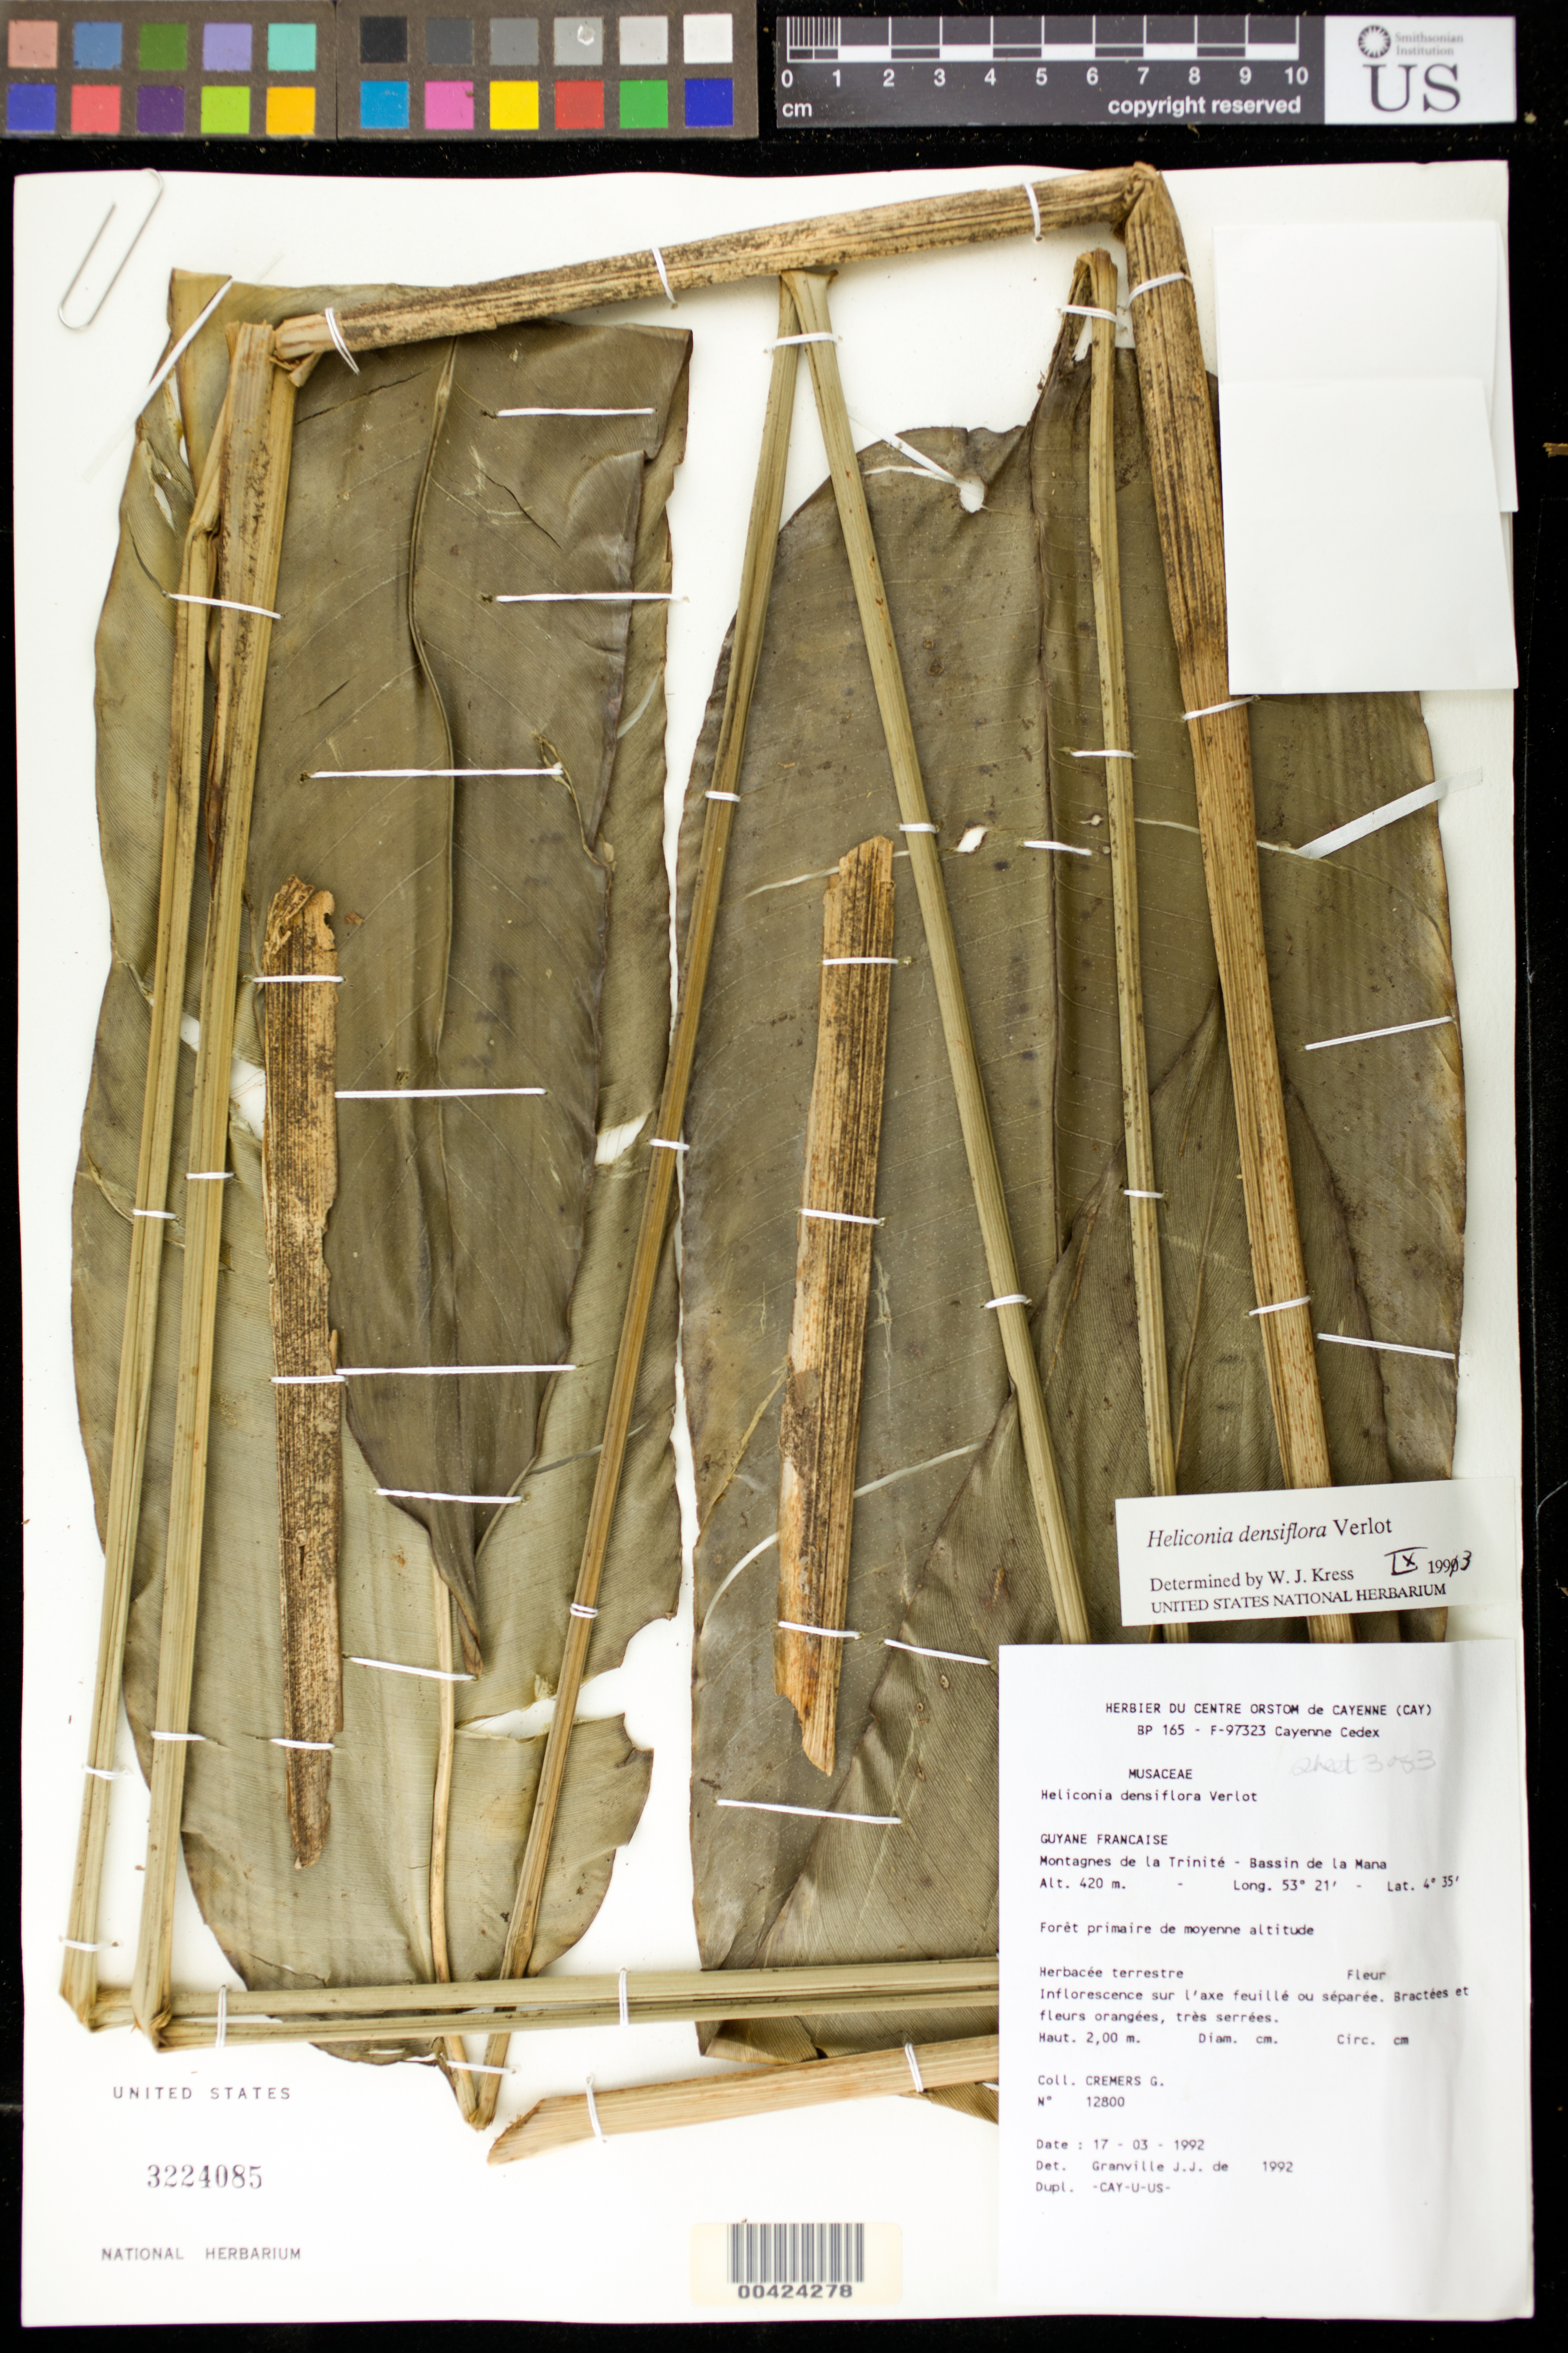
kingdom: Plantae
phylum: Tracheophyta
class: Liliopsida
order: Zingiberales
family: Heliconiaceae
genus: Heliconia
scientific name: Heliconia densiflora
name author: B. Verl.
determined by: Kress, W. J., (US), Smithsonian Institution - National Museum of Natural History (UNITED STATES)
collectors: G. Cremers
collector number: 12800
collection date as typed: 17 Mar 1992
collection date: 1992-03-17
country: French Guiana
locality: Montagnes de la trinite - bassin de la mana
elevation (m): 420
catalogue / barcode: US 3224085